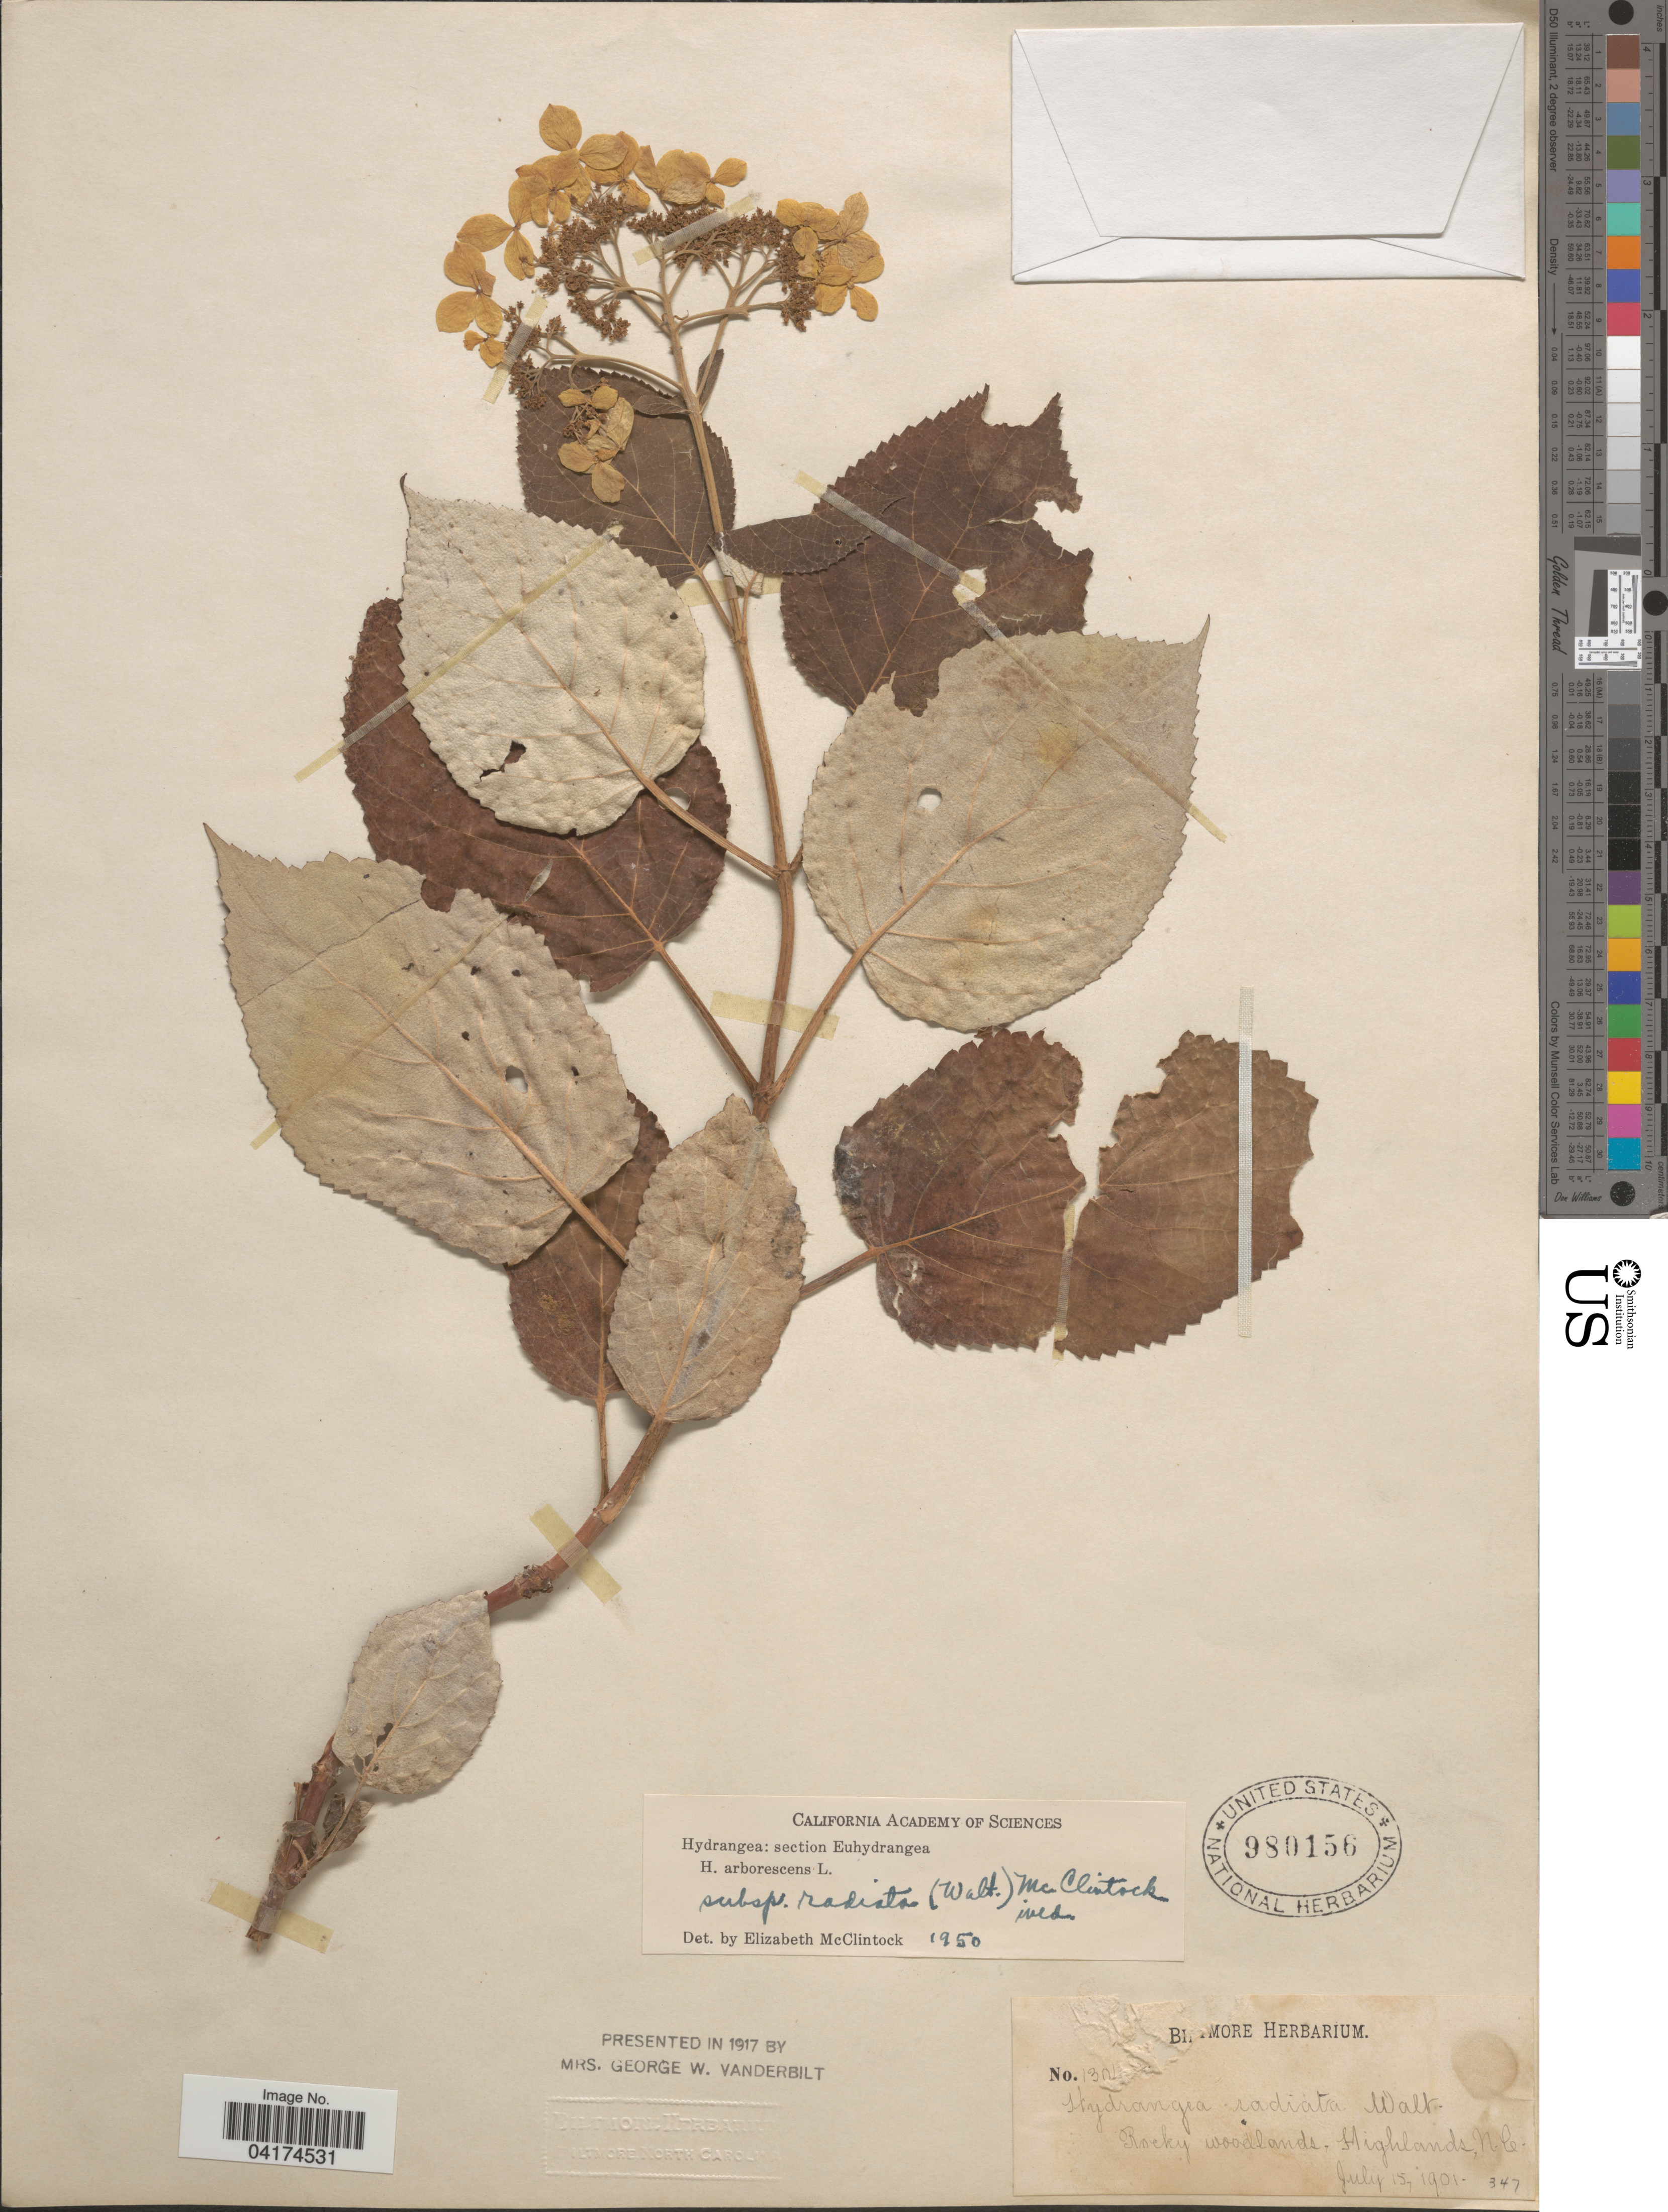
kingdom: Plantae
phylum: Tracheophyta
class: Magnoliopsida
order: Cornales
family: Hydrangeaceae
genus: Hydrangea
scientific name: Hydrangea arborescens subsp. radiata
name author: (Walter) E. M. McClint.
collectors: ex herb. Biltmore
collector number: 130!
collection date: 1901-07-15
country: United States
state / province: North Carolina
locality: Highlands.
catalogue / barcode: US 980156